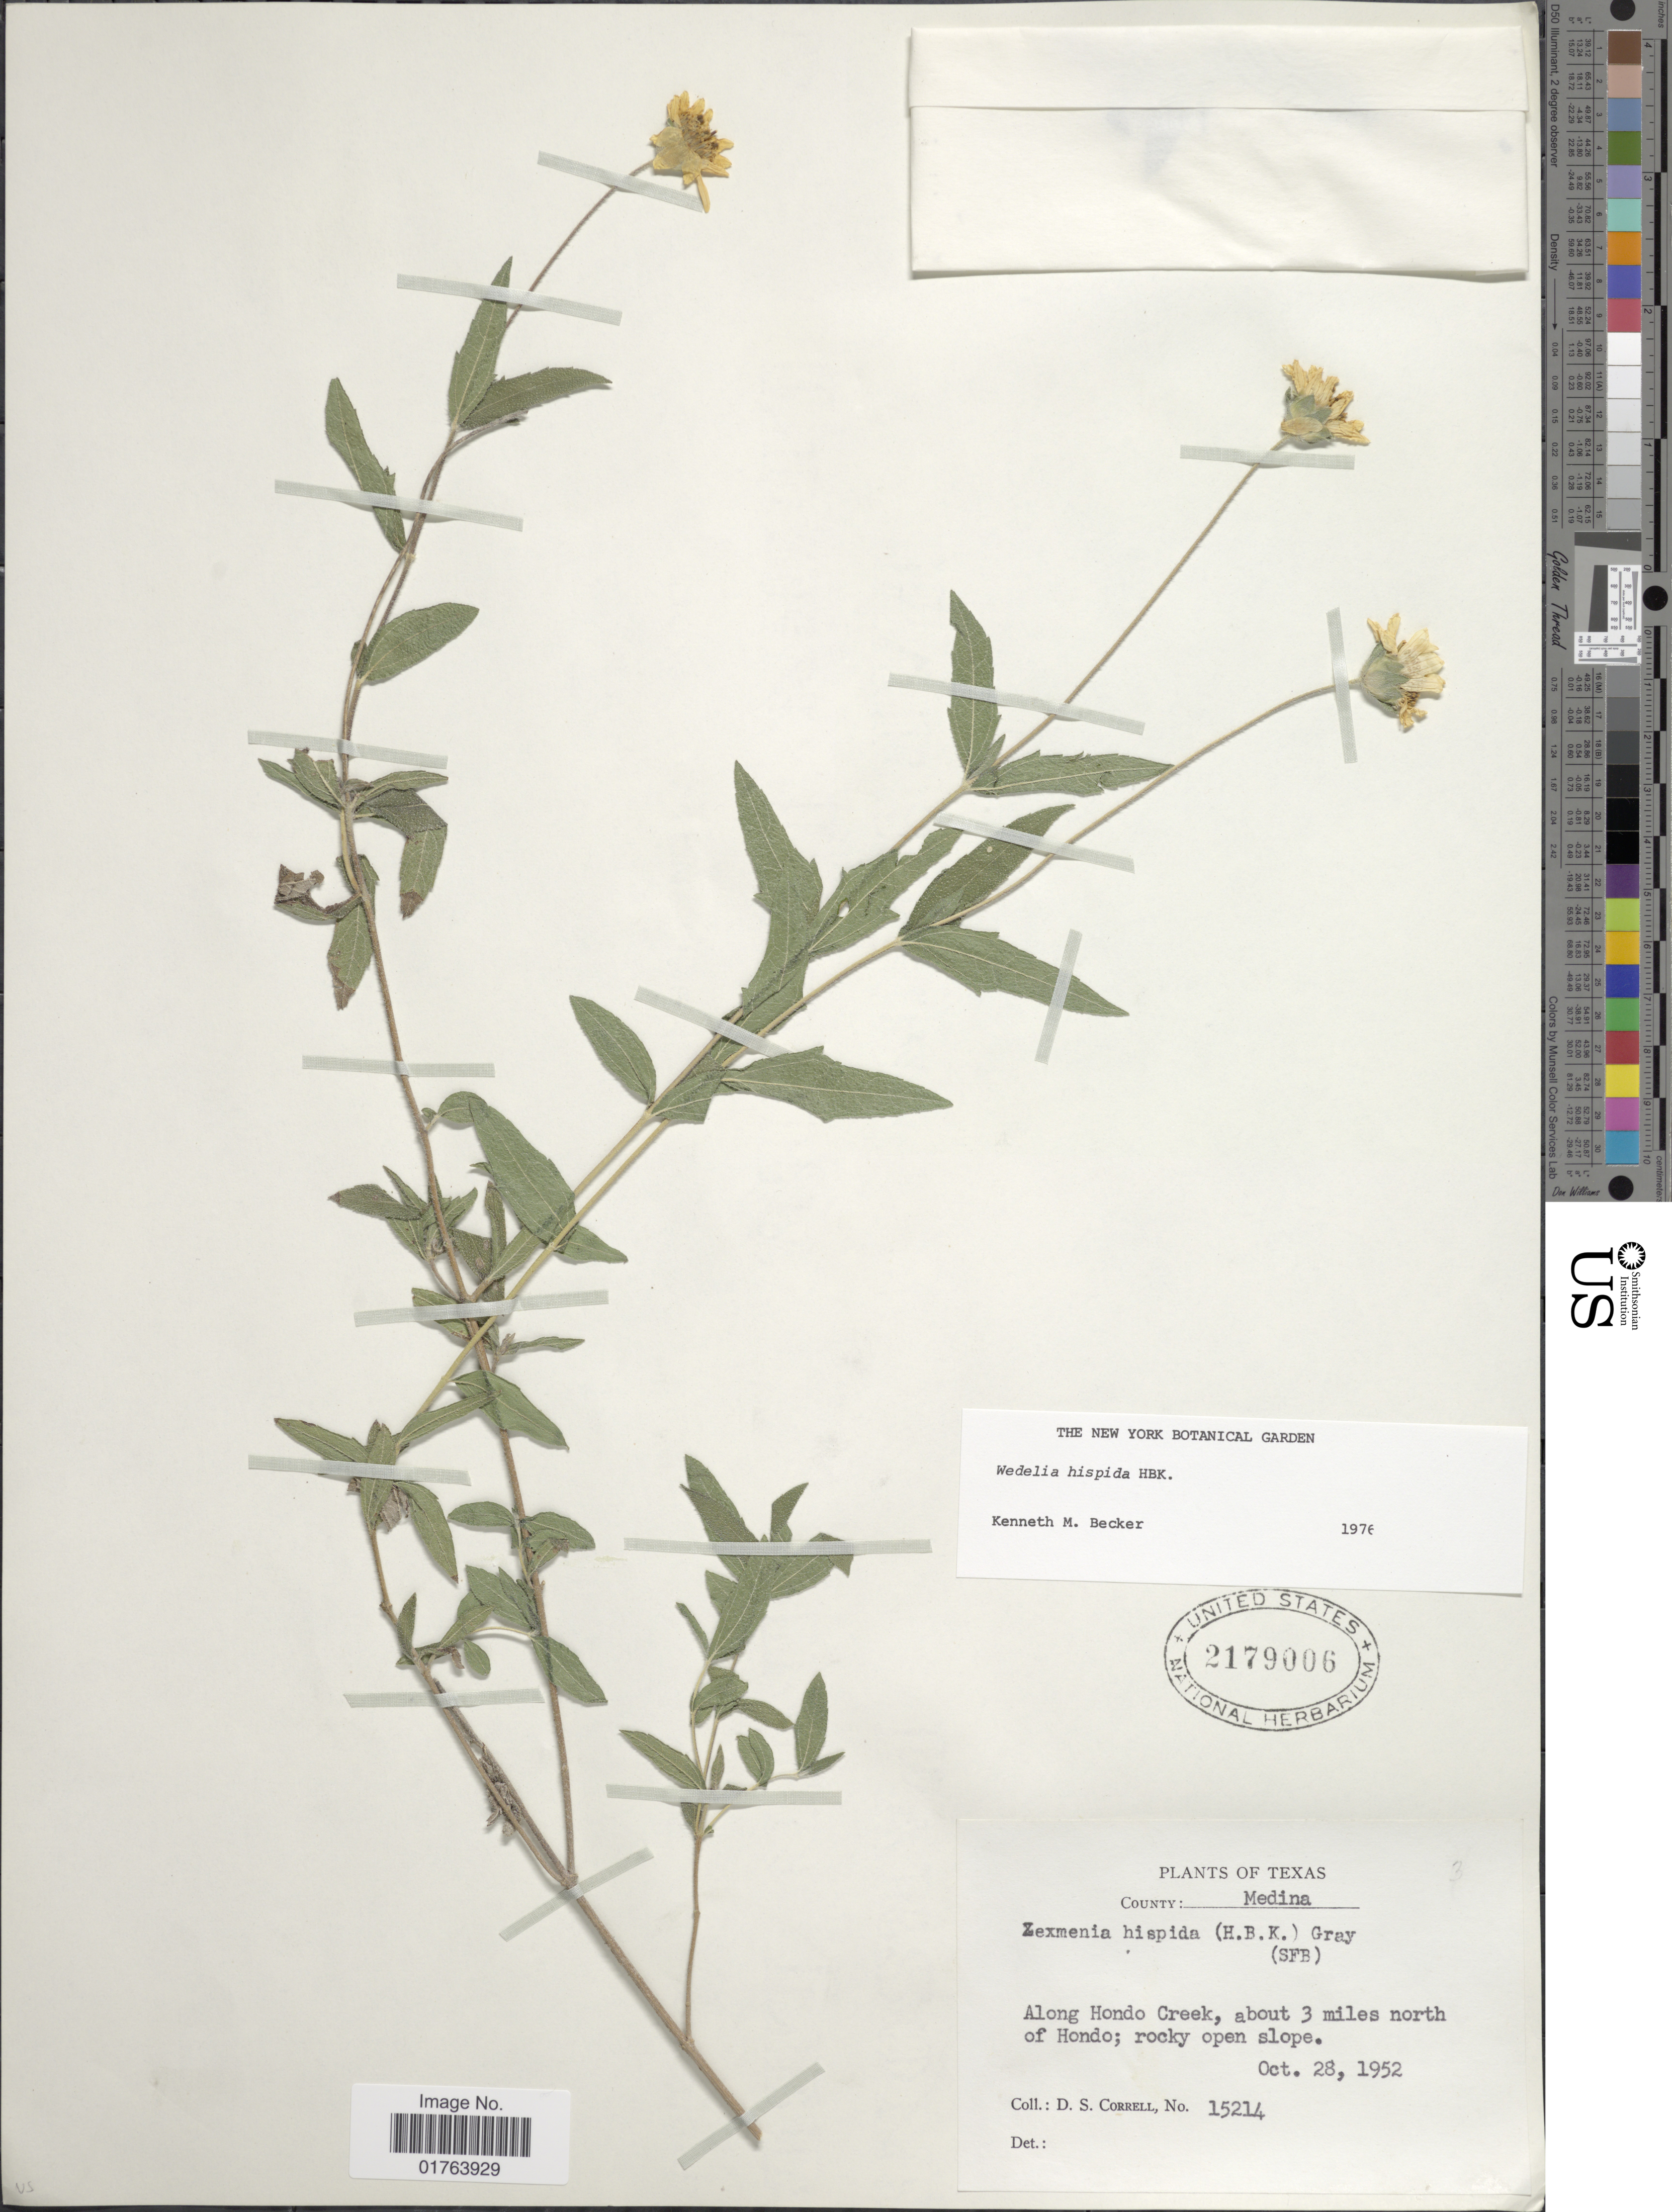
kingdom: Plantae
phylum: Tracheophyta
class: Magnoliopsida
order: Asterales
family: Asteraceae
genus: Wedelia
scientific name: Wedelia acapulcensis var. hispida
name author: (Kunth) Strother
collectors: D. S. Correll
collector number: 15214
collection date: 1952-10-28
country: United States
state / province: Texas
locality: County: Medina, Along Hondo Creek, about 3 miles north of Hondo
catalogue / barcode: US 2179006